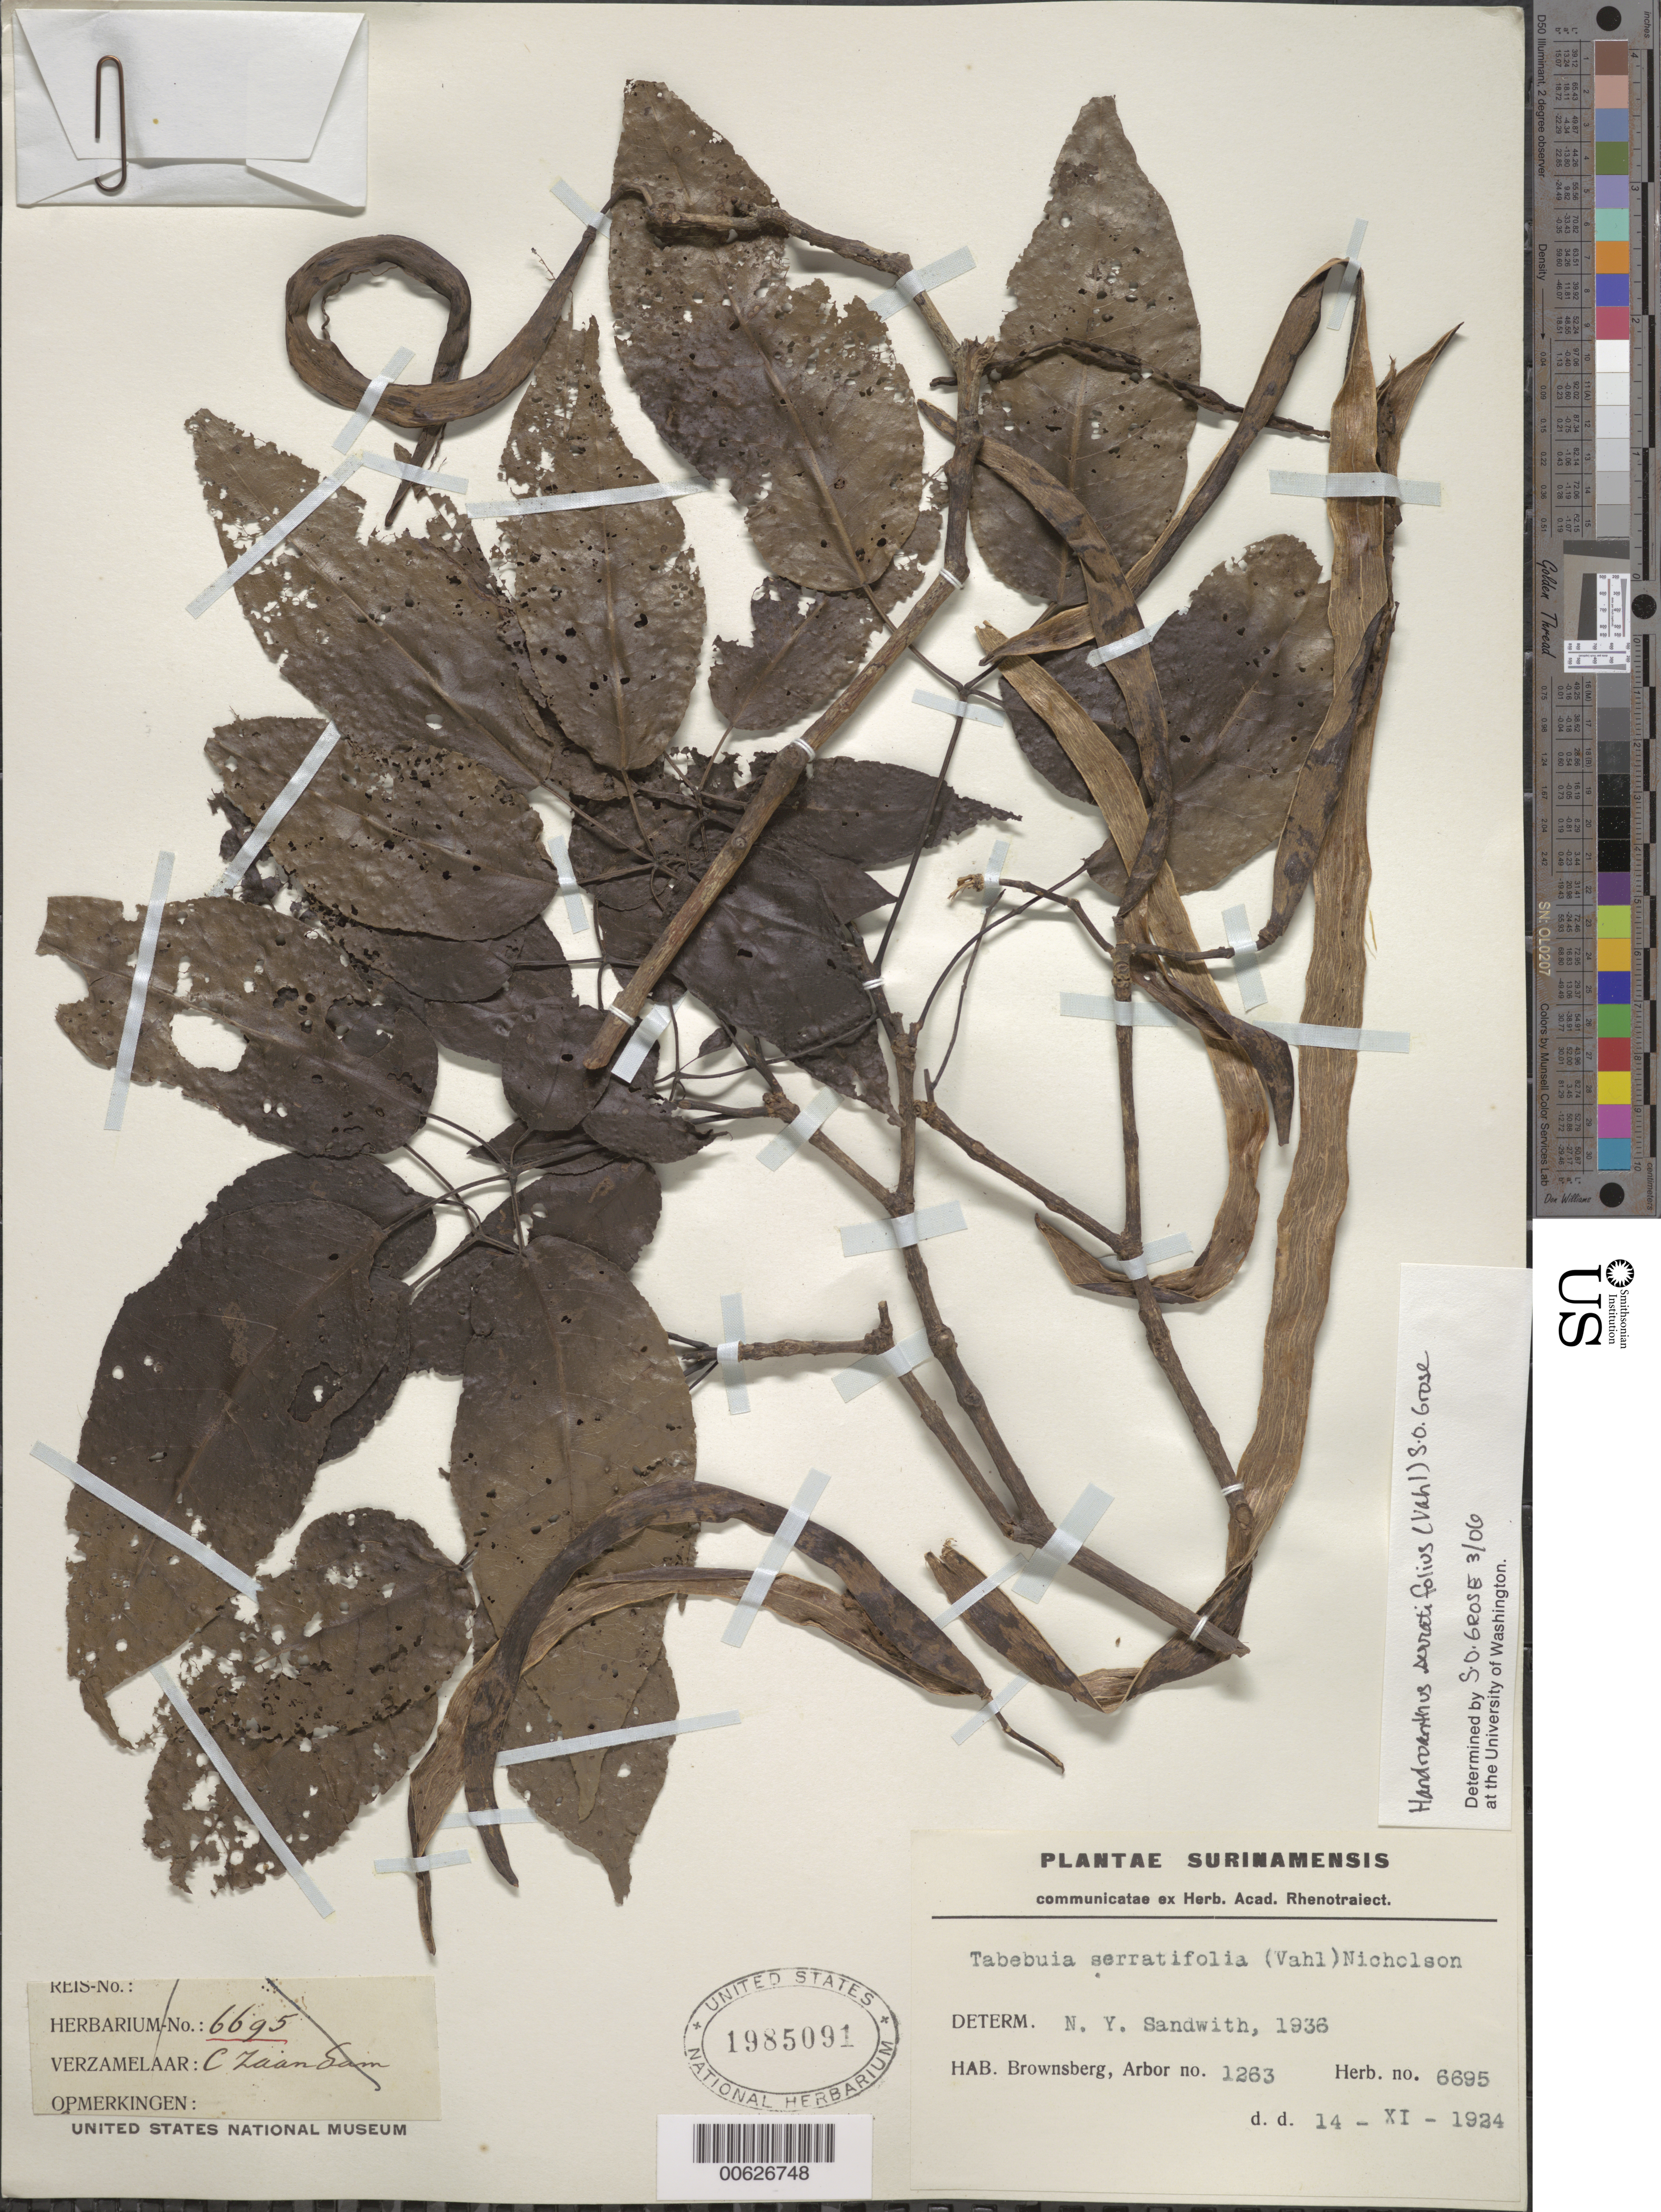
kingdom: Plantae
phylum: Tracheophyta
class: Magnoliopsida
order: Lamiales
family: Bignoniaceae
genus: Handroanthus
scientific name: Handroanthus serratifolius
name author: (Vahl) S.O. Grose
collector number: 6695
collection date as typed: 14-Nov-24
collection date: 1924-11-14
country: Suriname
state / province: Brokopondo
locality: Brownsberg, Forest Reserve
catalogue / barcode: US 1985091